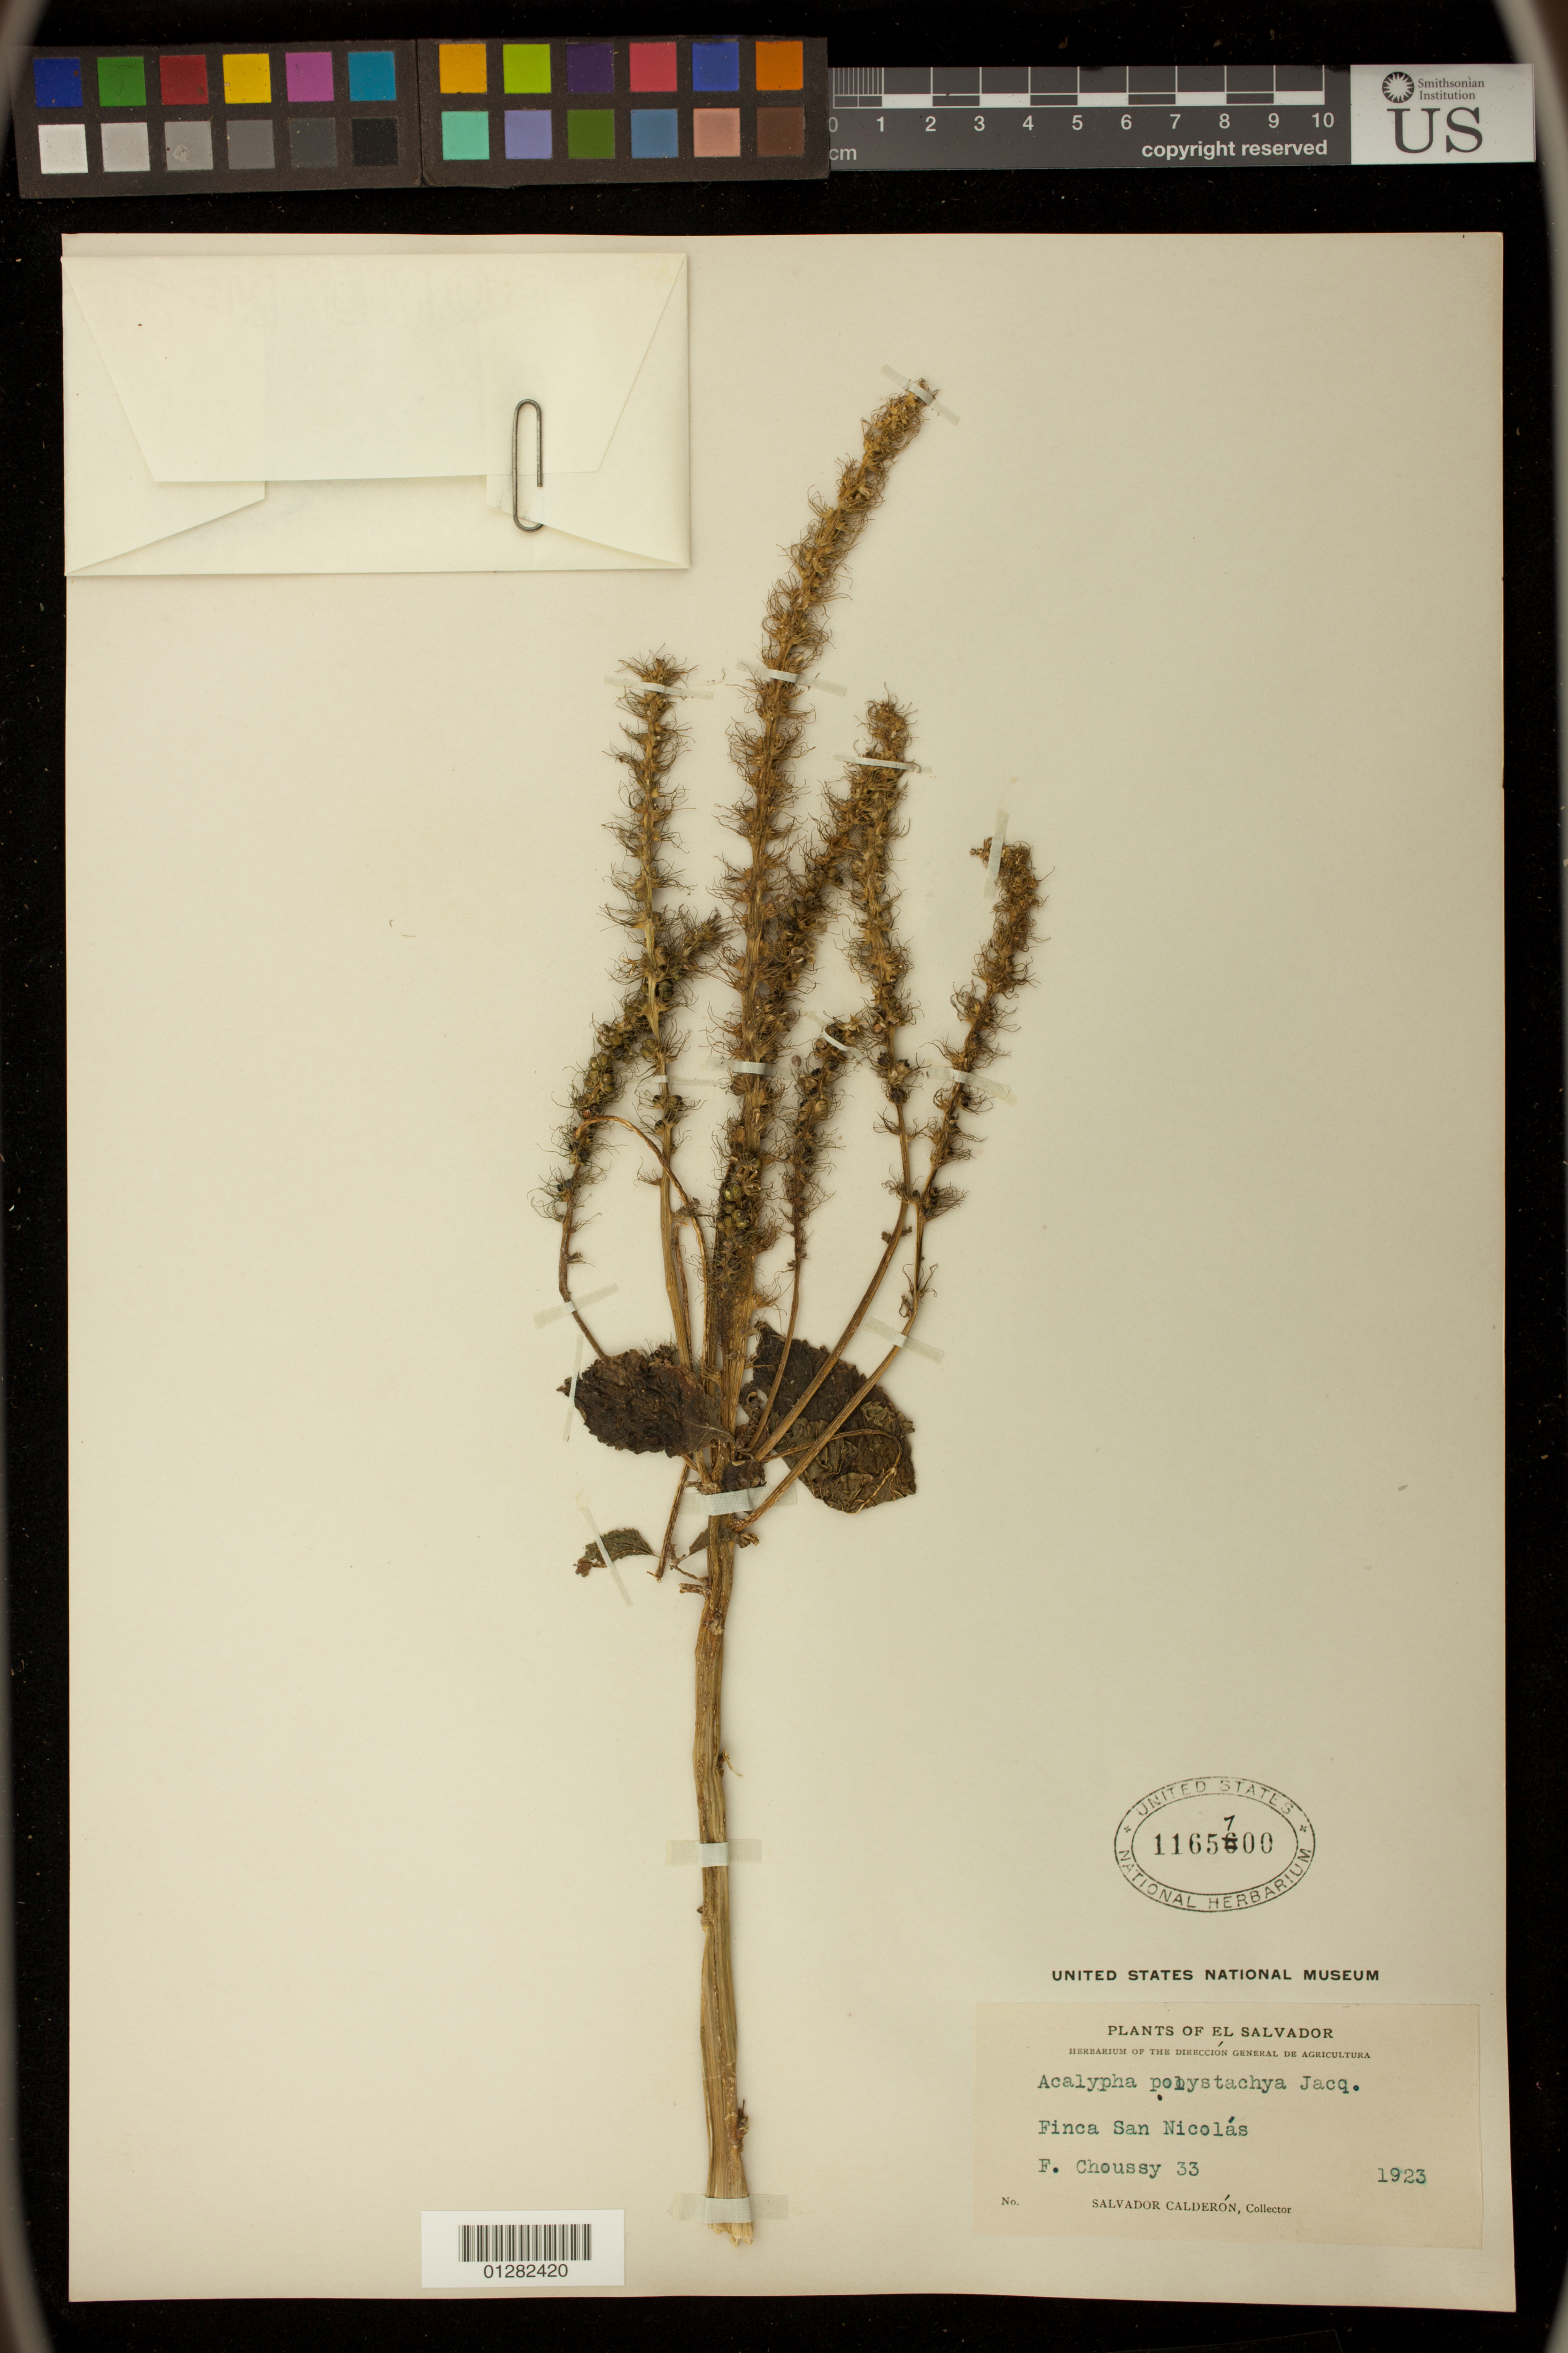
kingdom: Plantae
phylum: Tracheophyta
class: Magnoliopsida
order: Malpighiales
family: Euphorbiaceae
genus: Acalypha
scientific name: Acalypha polystachya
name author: Jacq.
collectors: F. Leibmann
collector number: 33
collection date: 1923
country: El Salvador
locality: Finca San Nicolas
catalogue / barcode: US 1165700